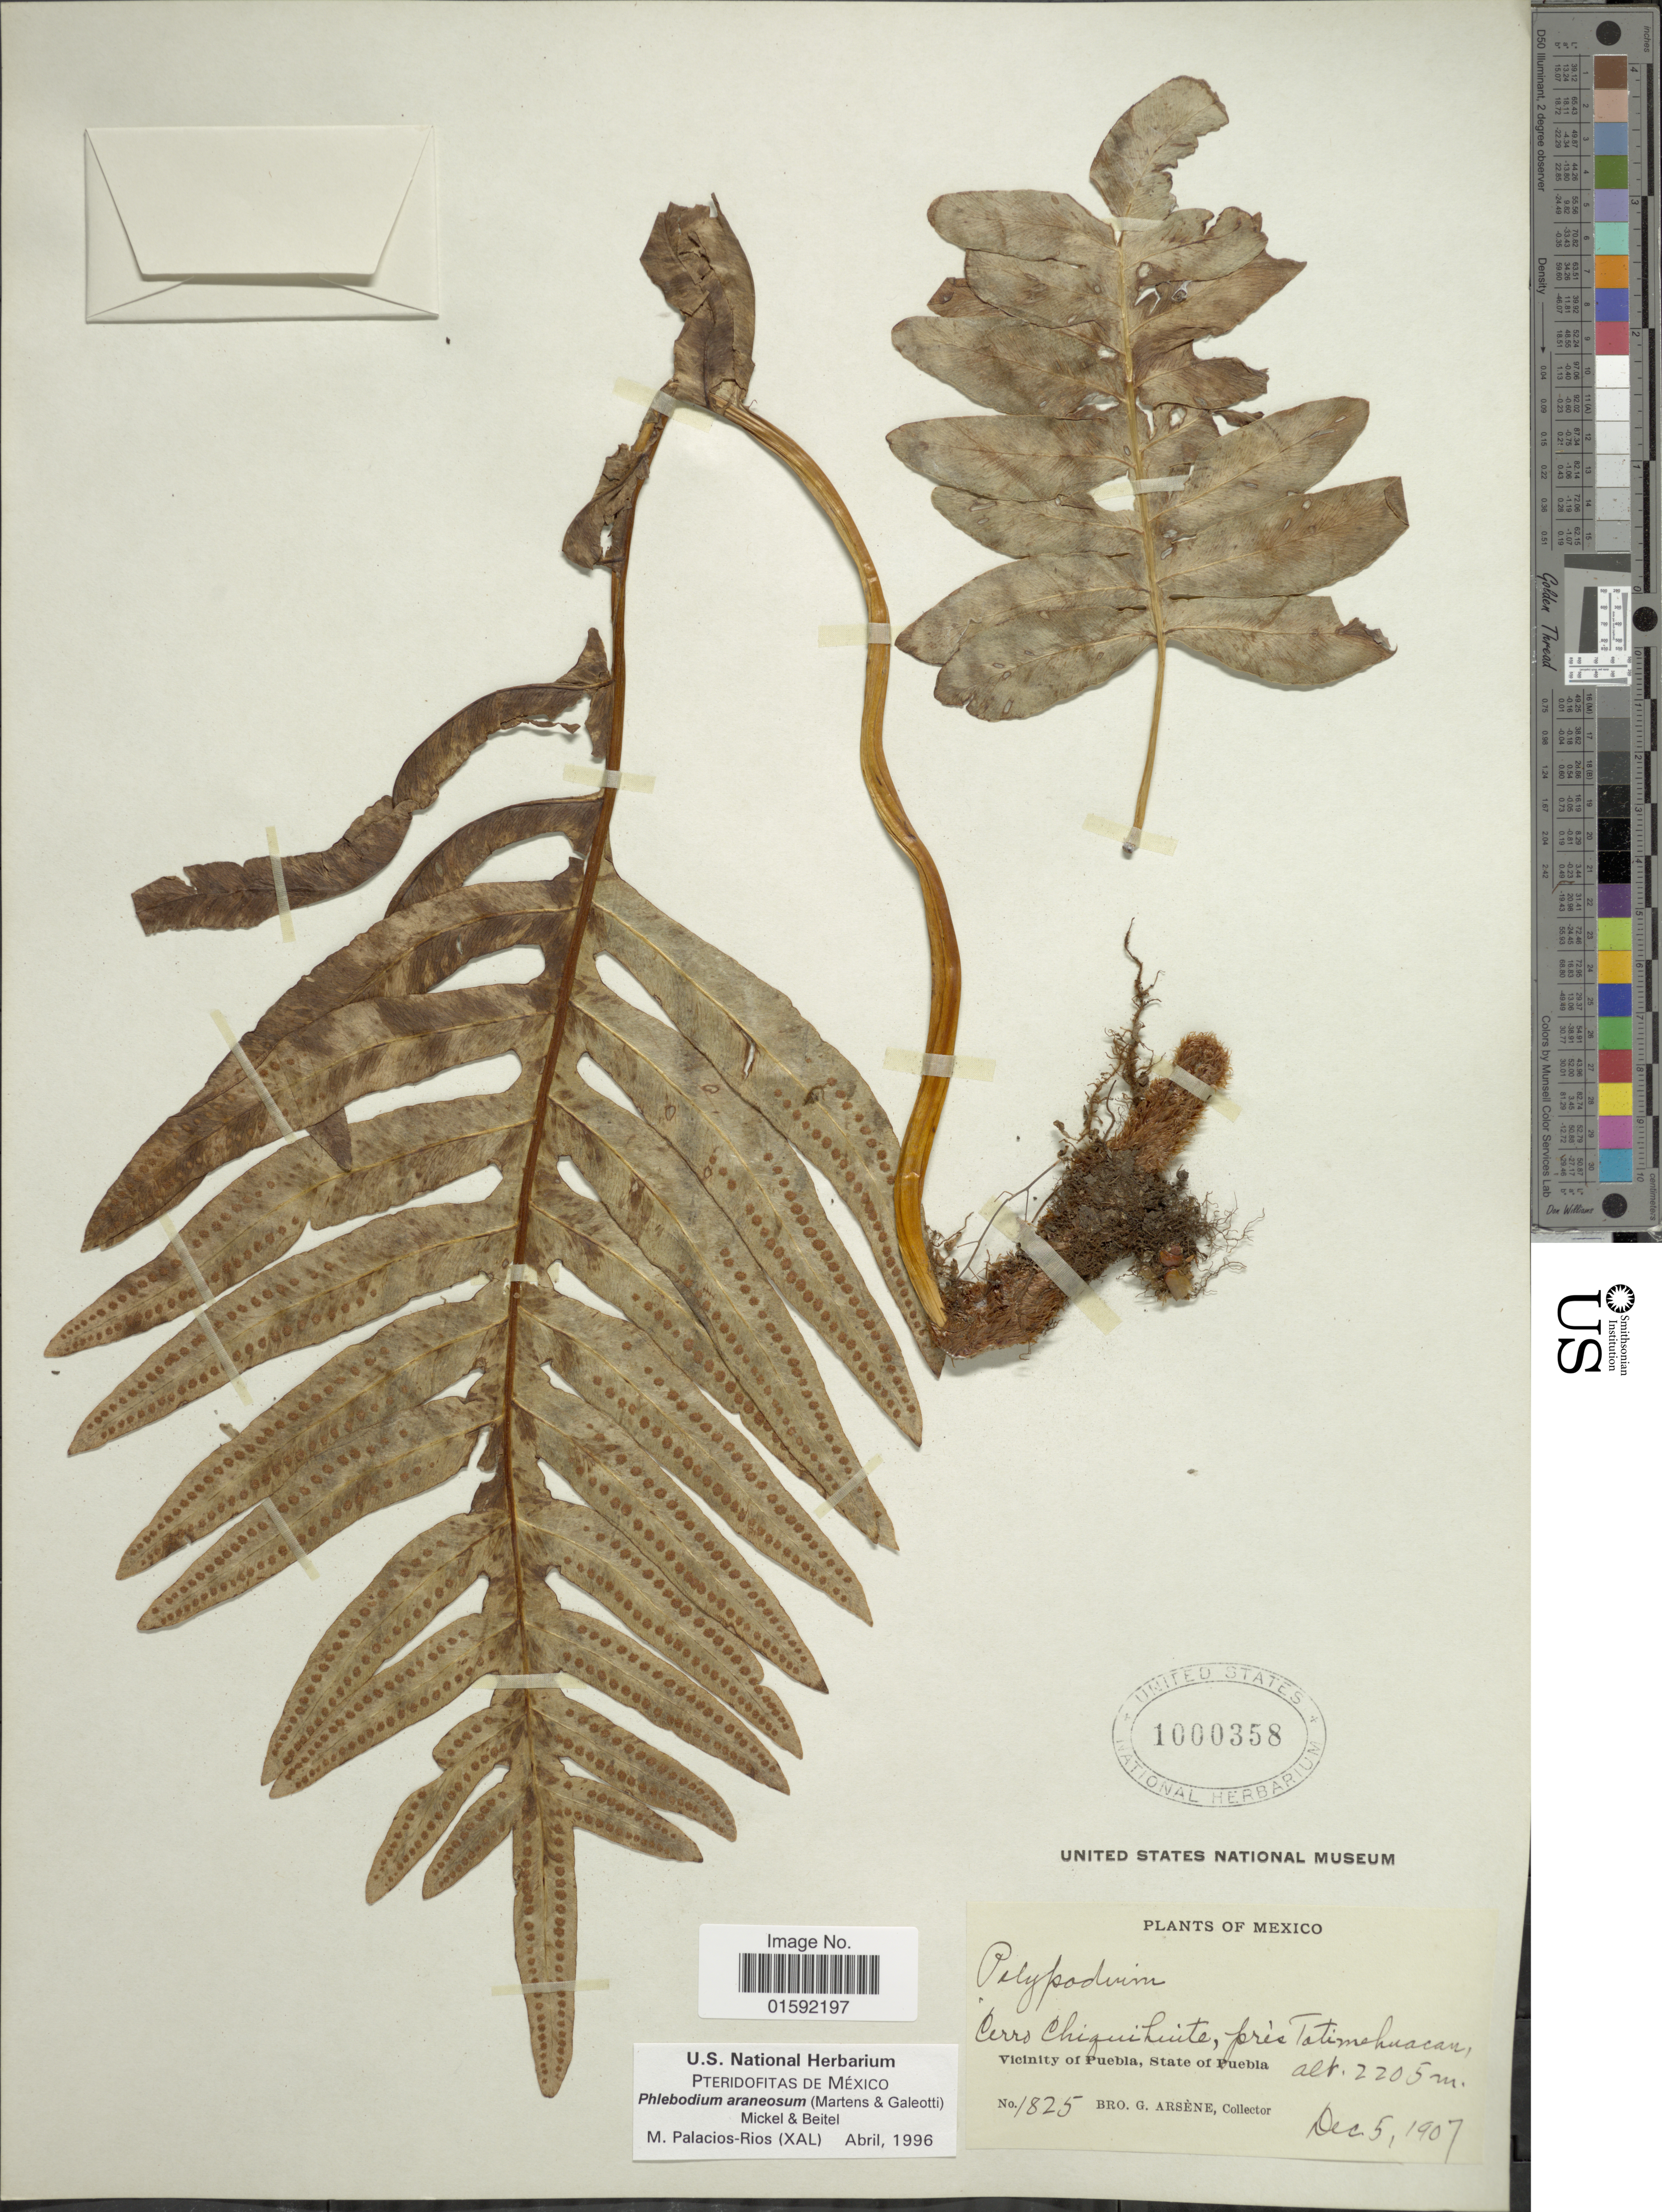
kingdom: Plantae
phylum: Tracheophyta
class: Polypodiopsida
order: Polypodiales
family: Polypodiaceae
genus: Phlebodium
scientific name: Phlebodium araneosum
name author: (M. Martens) Mickel & Beitel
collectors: Bro. G. Arsène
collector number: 1825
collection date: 1907-12-05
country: Mexico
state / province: Puebla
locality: Vicinity of Puebla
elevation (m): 2205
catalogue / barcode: US 1000358